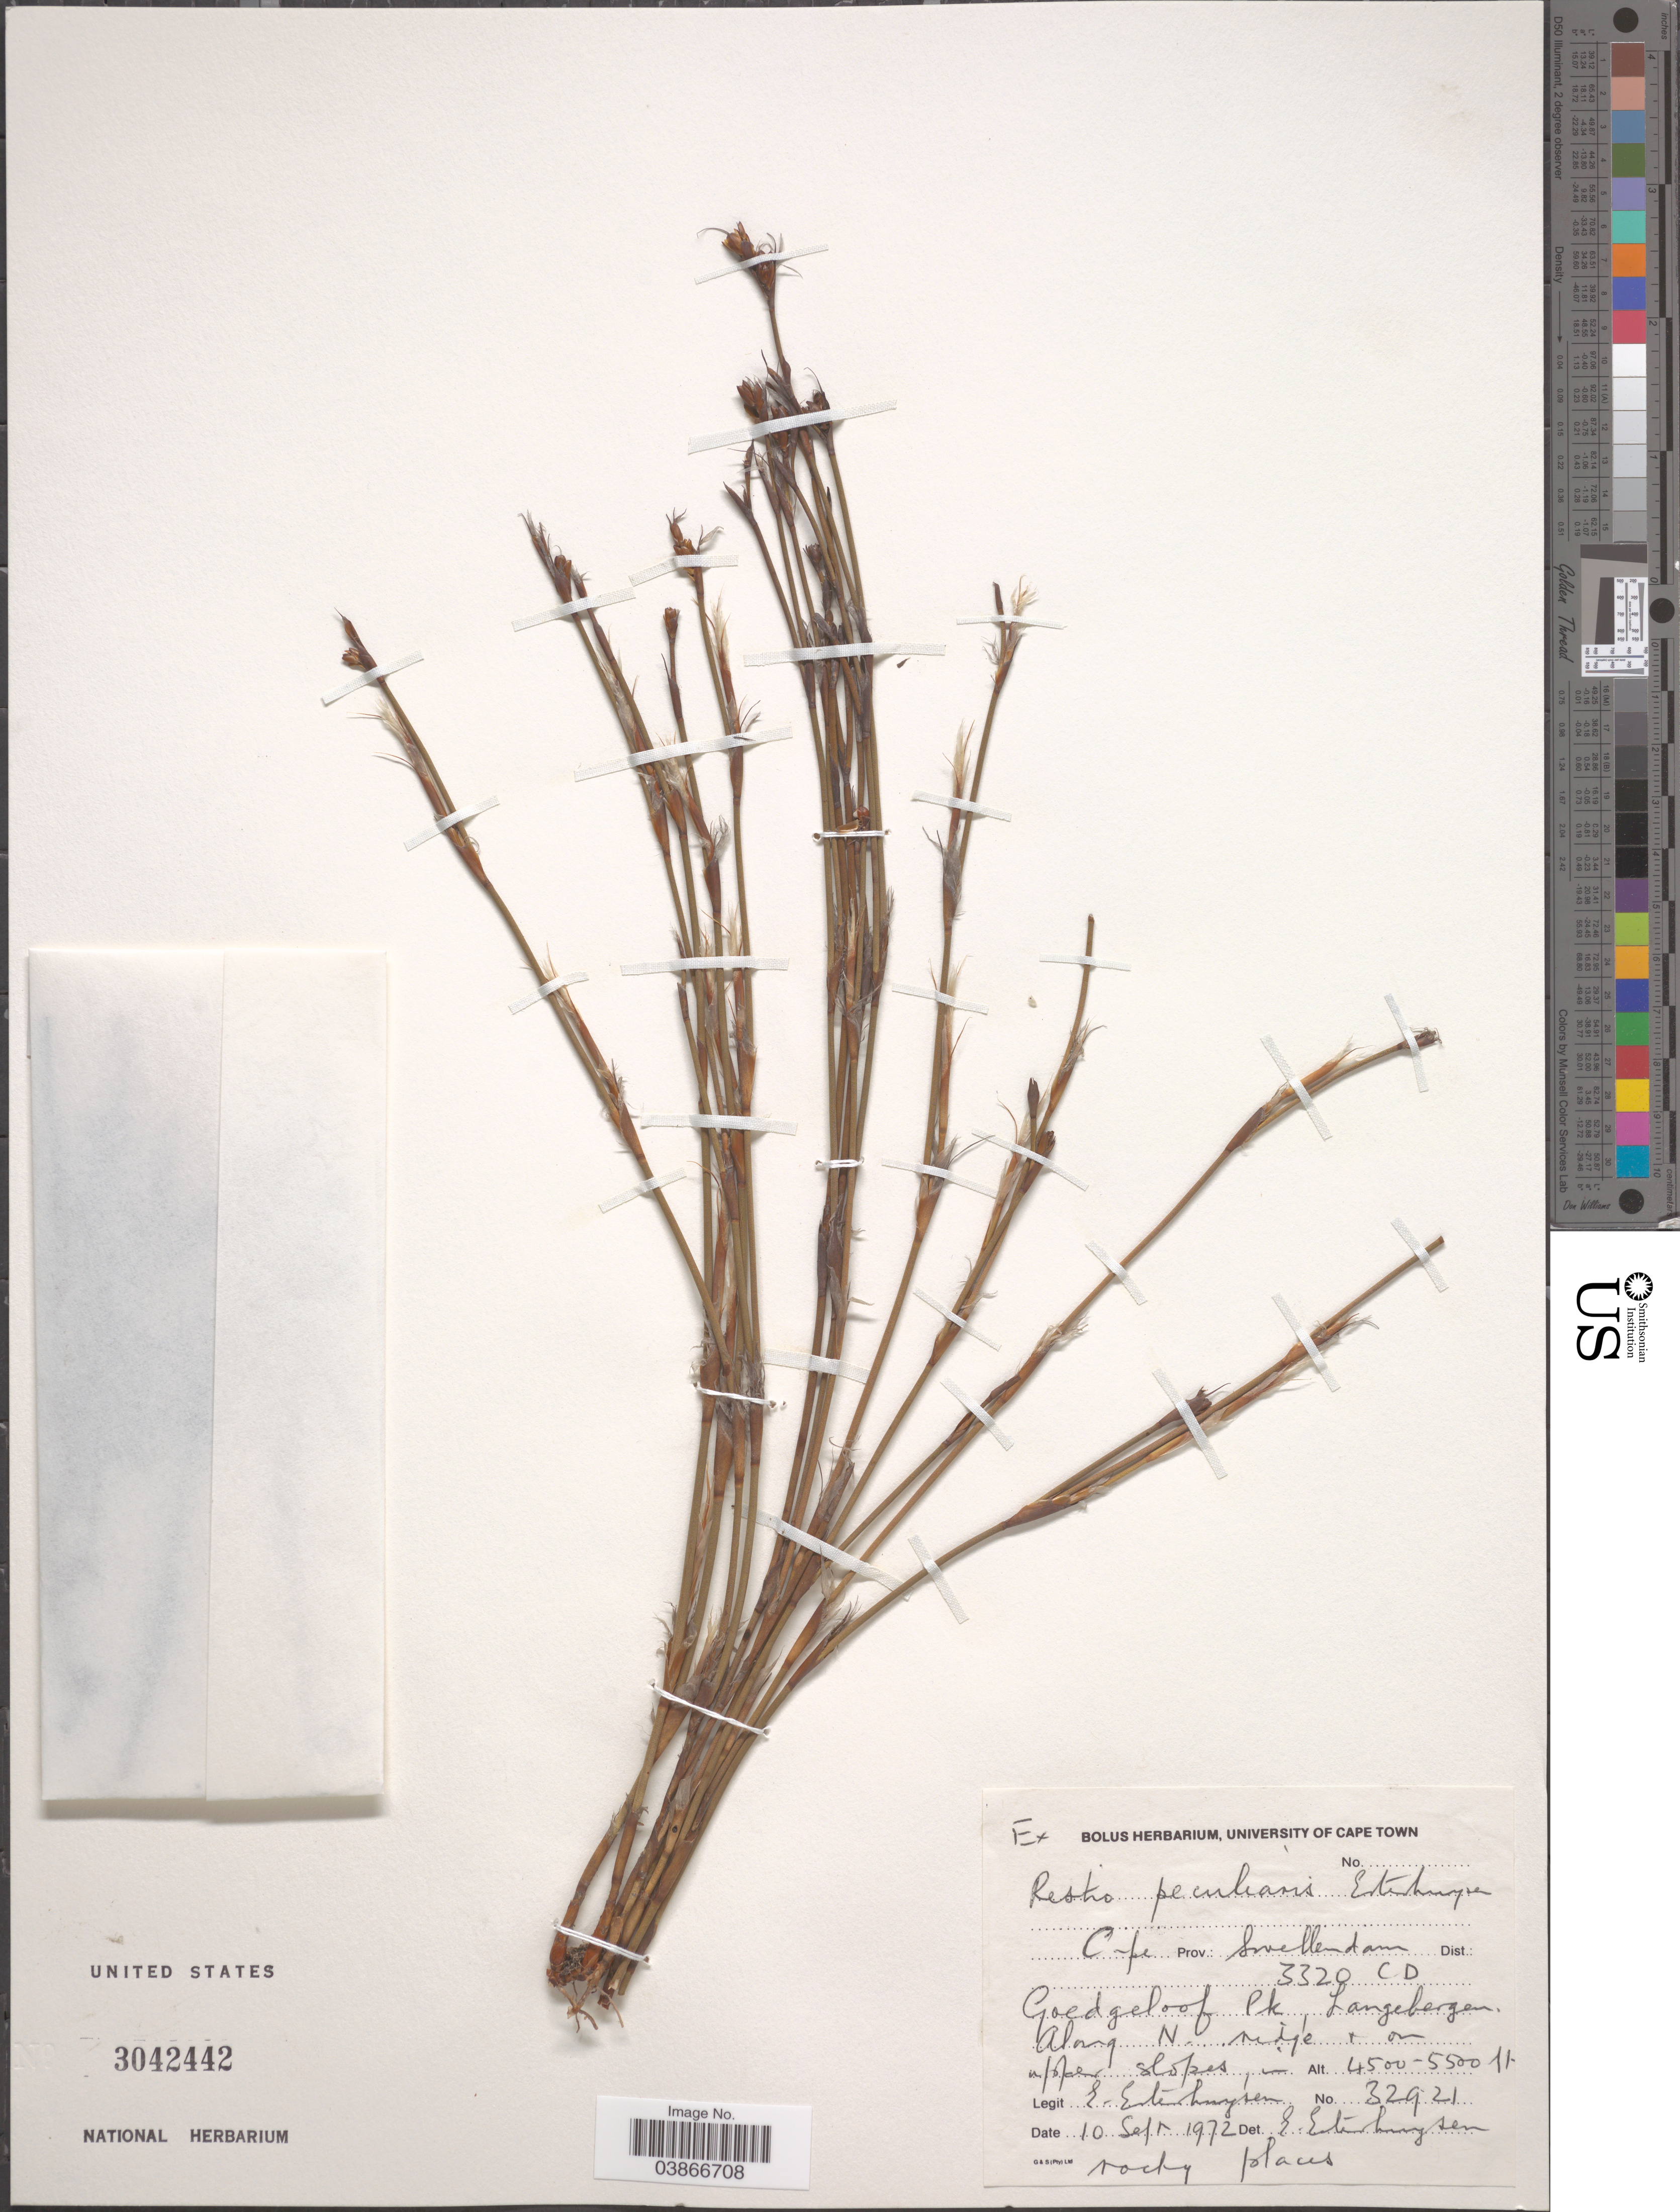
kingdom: Plantae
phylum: Tracheophyta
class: Liliopsida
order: Poales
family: Restionaceae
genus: Restio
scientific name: Restio peculiaris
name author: Esterh.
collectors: E. E. Esterhuysen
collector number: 32921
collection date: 1972-09-10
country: South Africa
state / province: Western Cape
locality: Swellendam Dist.: 3320 CD. Goedgeloof Pk Langebergen. Along N. ridge & on upper slopes.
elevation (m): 1372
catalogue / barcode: US 3042442